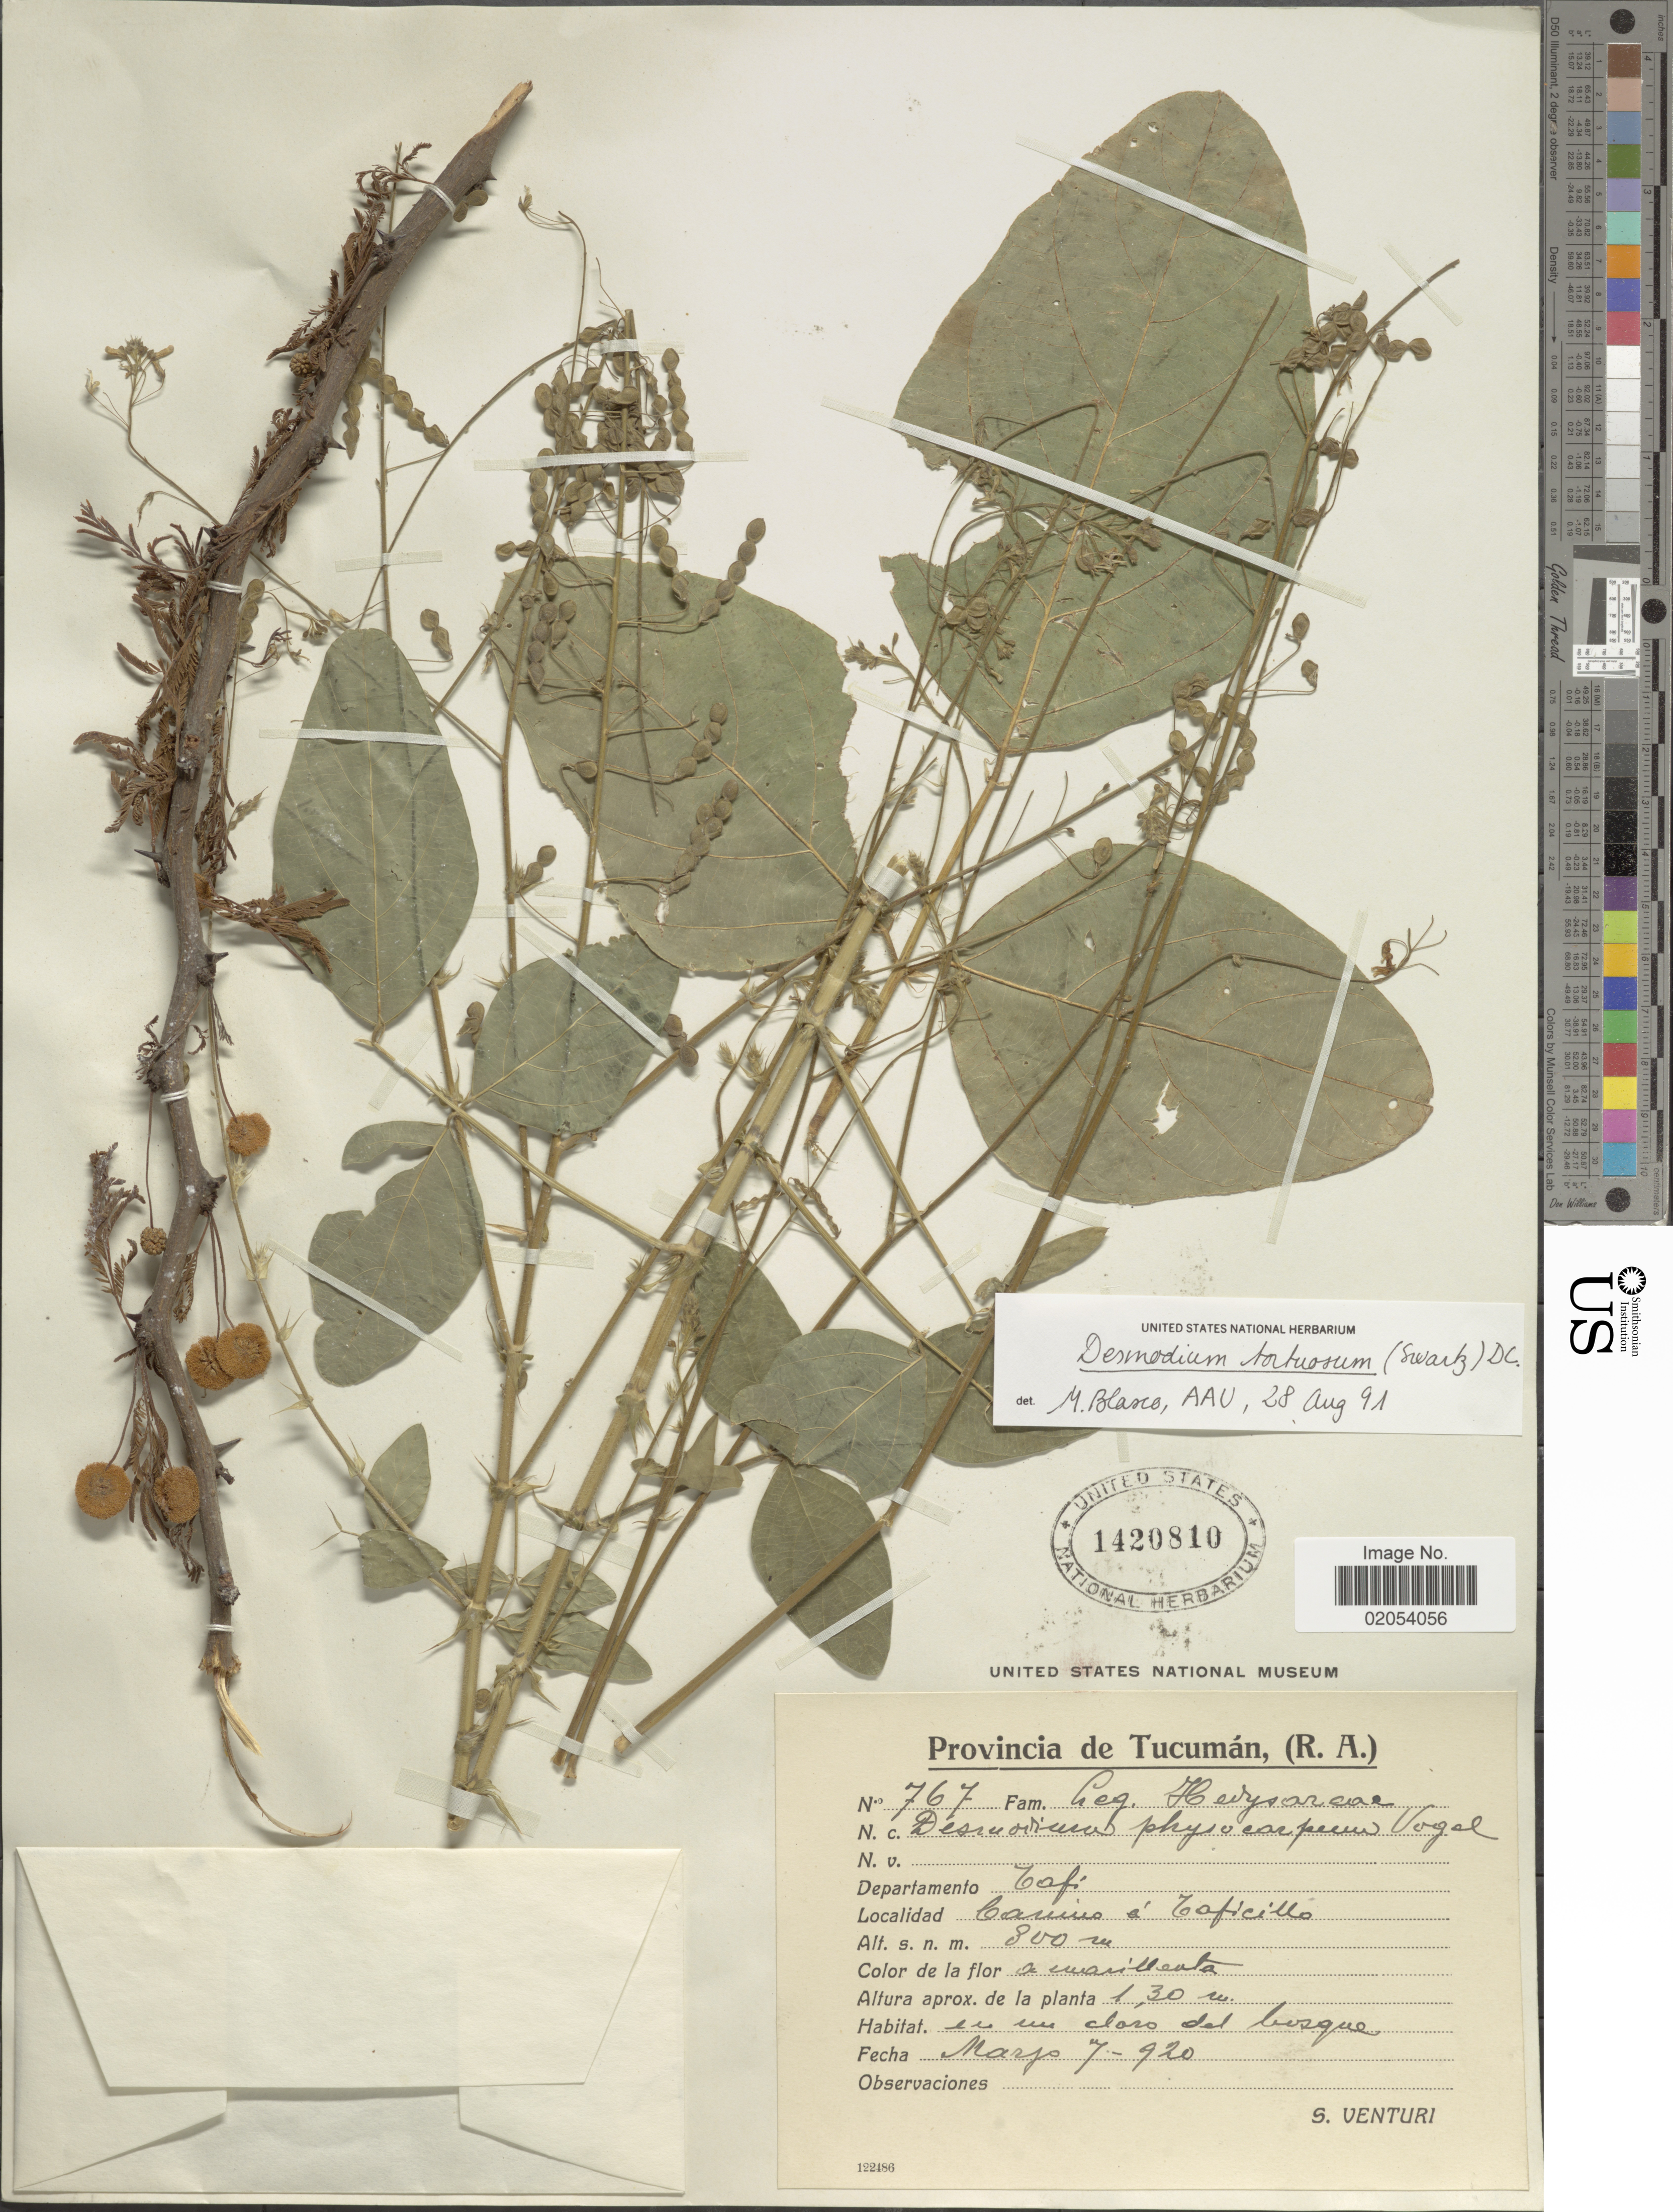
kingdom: Plantae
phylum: Tracheophyta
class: Magnoliopsida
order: Fabales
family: Fabaceae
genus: Desmodium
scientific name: Desmodium tortuosum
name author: (Sw.) DC.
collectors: S. Venturi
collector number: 767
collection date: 1920-03-07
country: Argentina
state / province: Tucuman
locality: (R. A.) Departamento Tafi. Camino a Taficillo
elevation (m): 800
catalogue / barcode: US 1420810